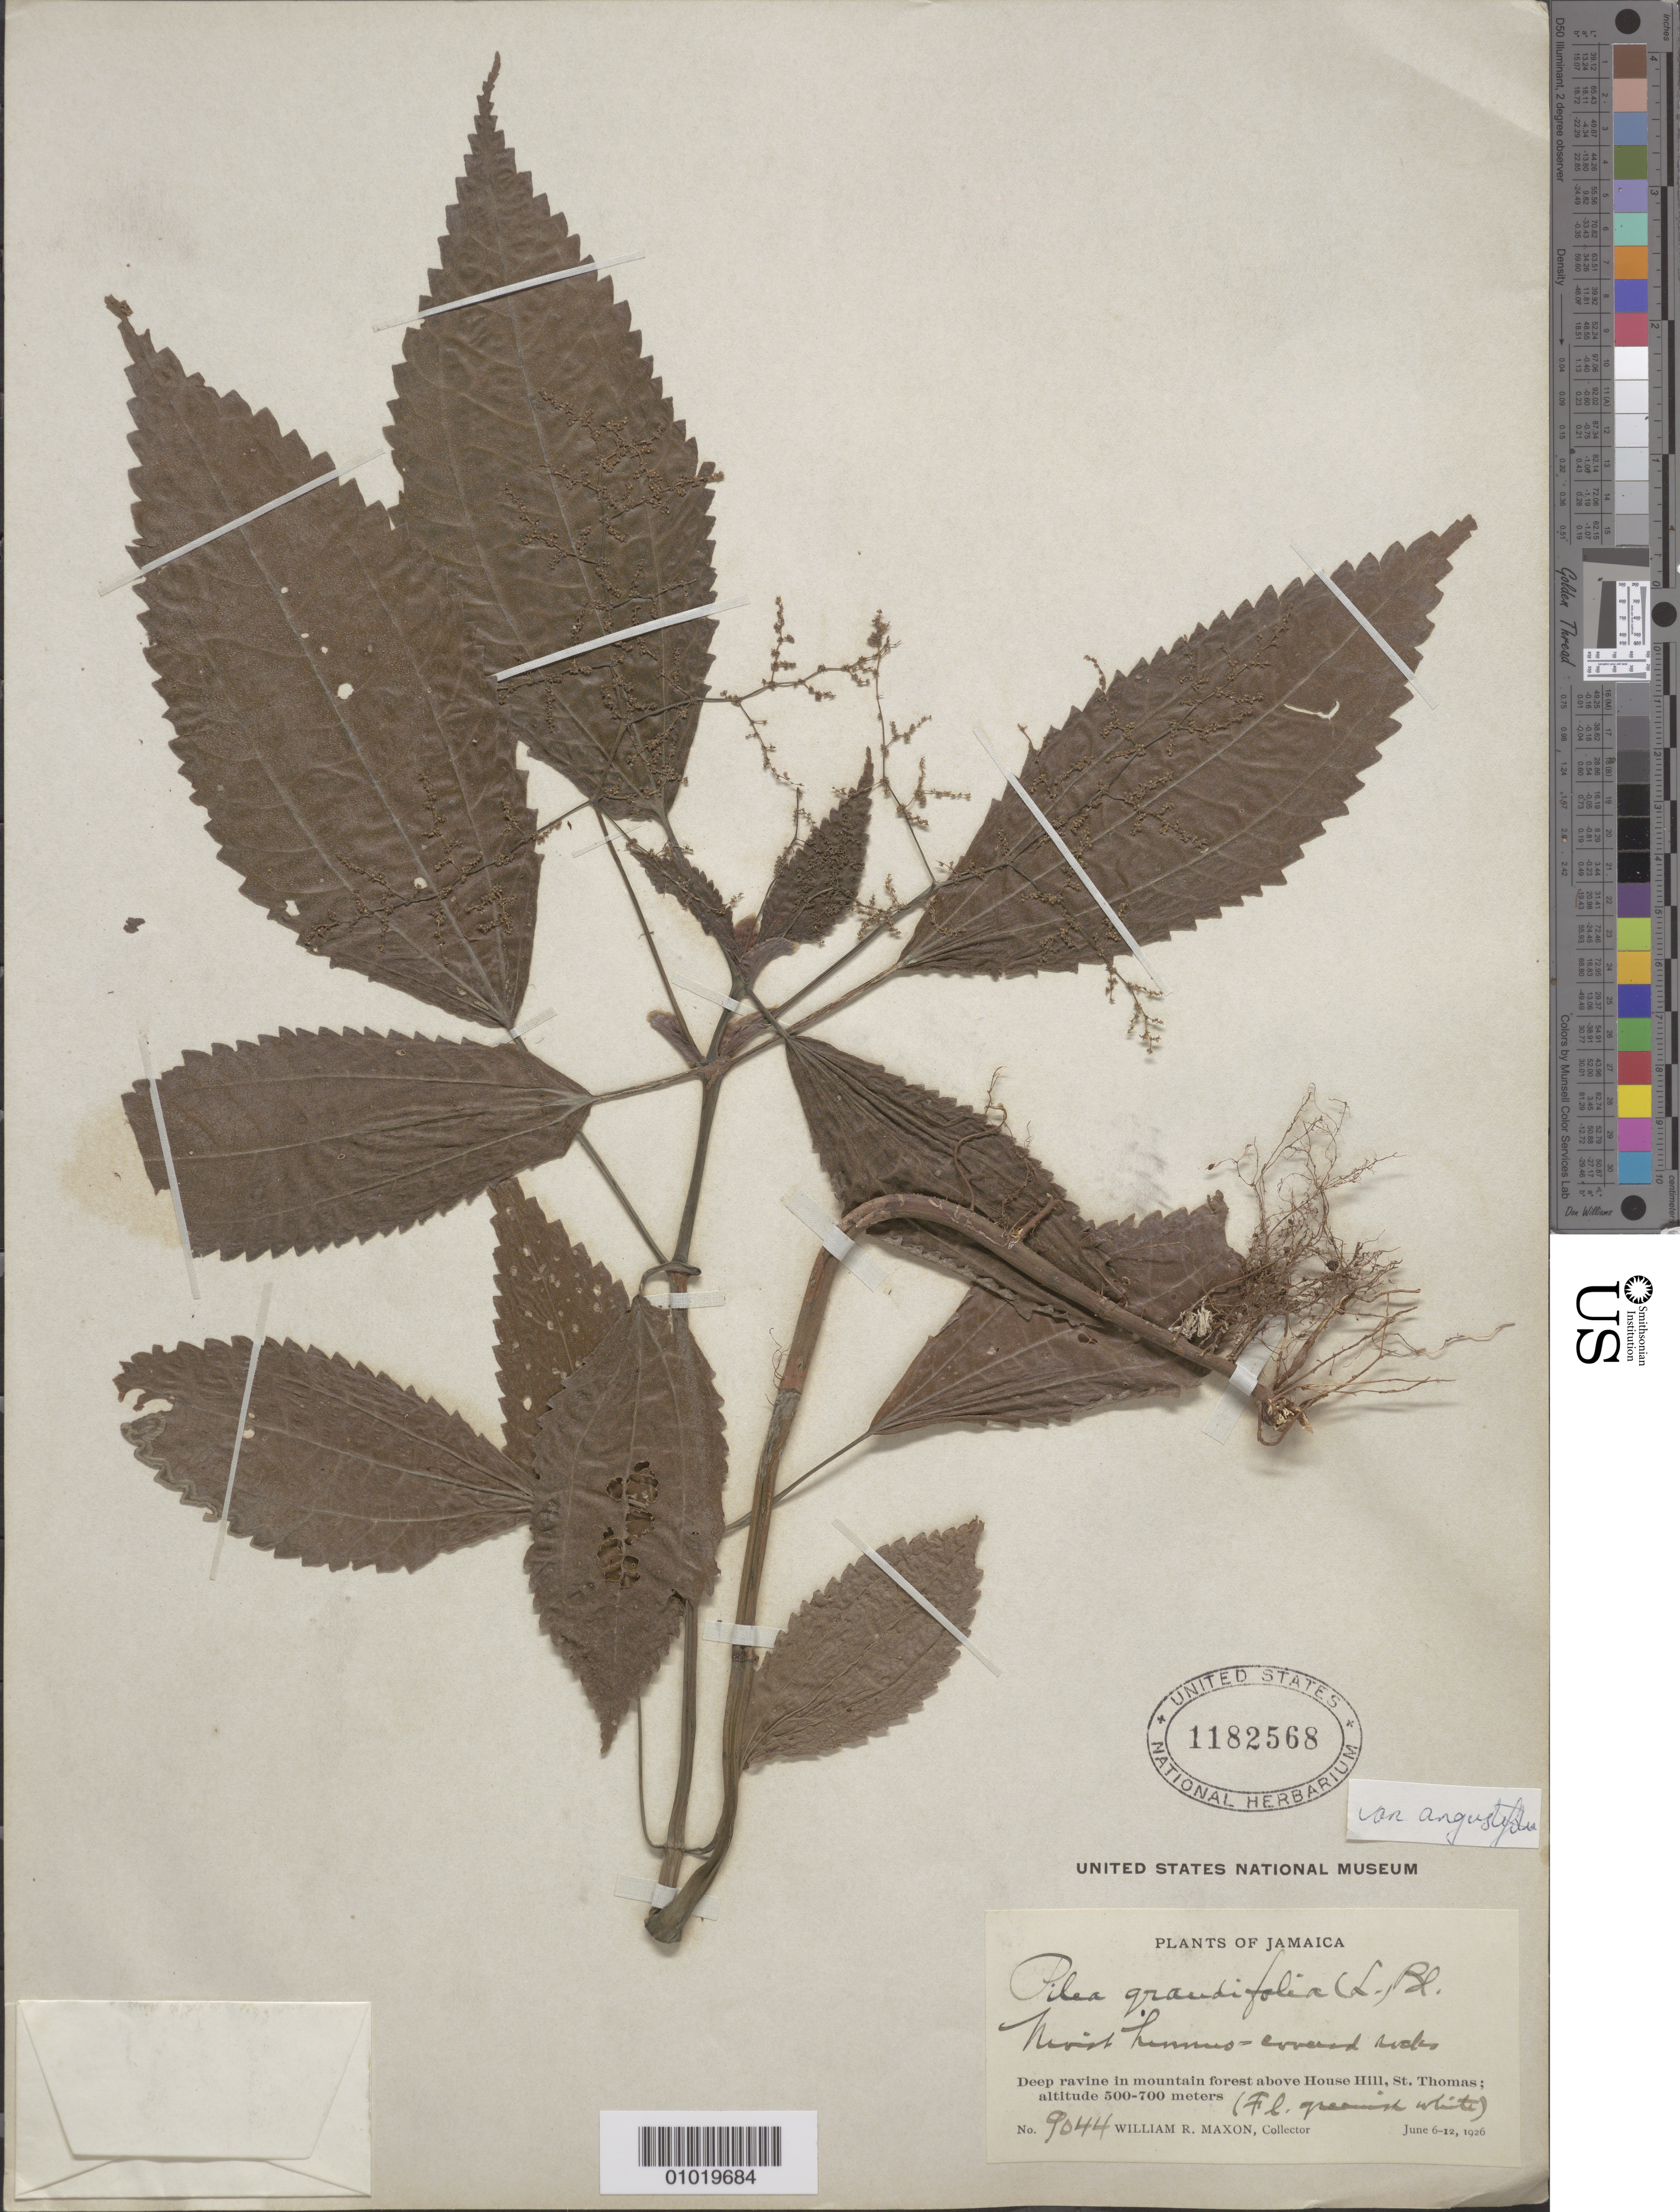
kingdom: Plantae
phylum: Tracheophyta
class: Magnoliopsida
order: Rosales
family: Urticaceae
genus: Pilea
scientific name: Pilea grandifolia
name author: (L.) Blume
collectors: W. R. Maxon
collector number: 9044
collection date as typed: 06 Jun 1926 to 12 Jun 1926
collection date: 1926-06-06/1926-06-12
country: Jamaica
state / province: Saint Thomas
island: Jamaica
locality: Deep ravine in mountain forest above House Hill, St. Thomas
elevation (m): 500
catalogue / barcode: US 1182568